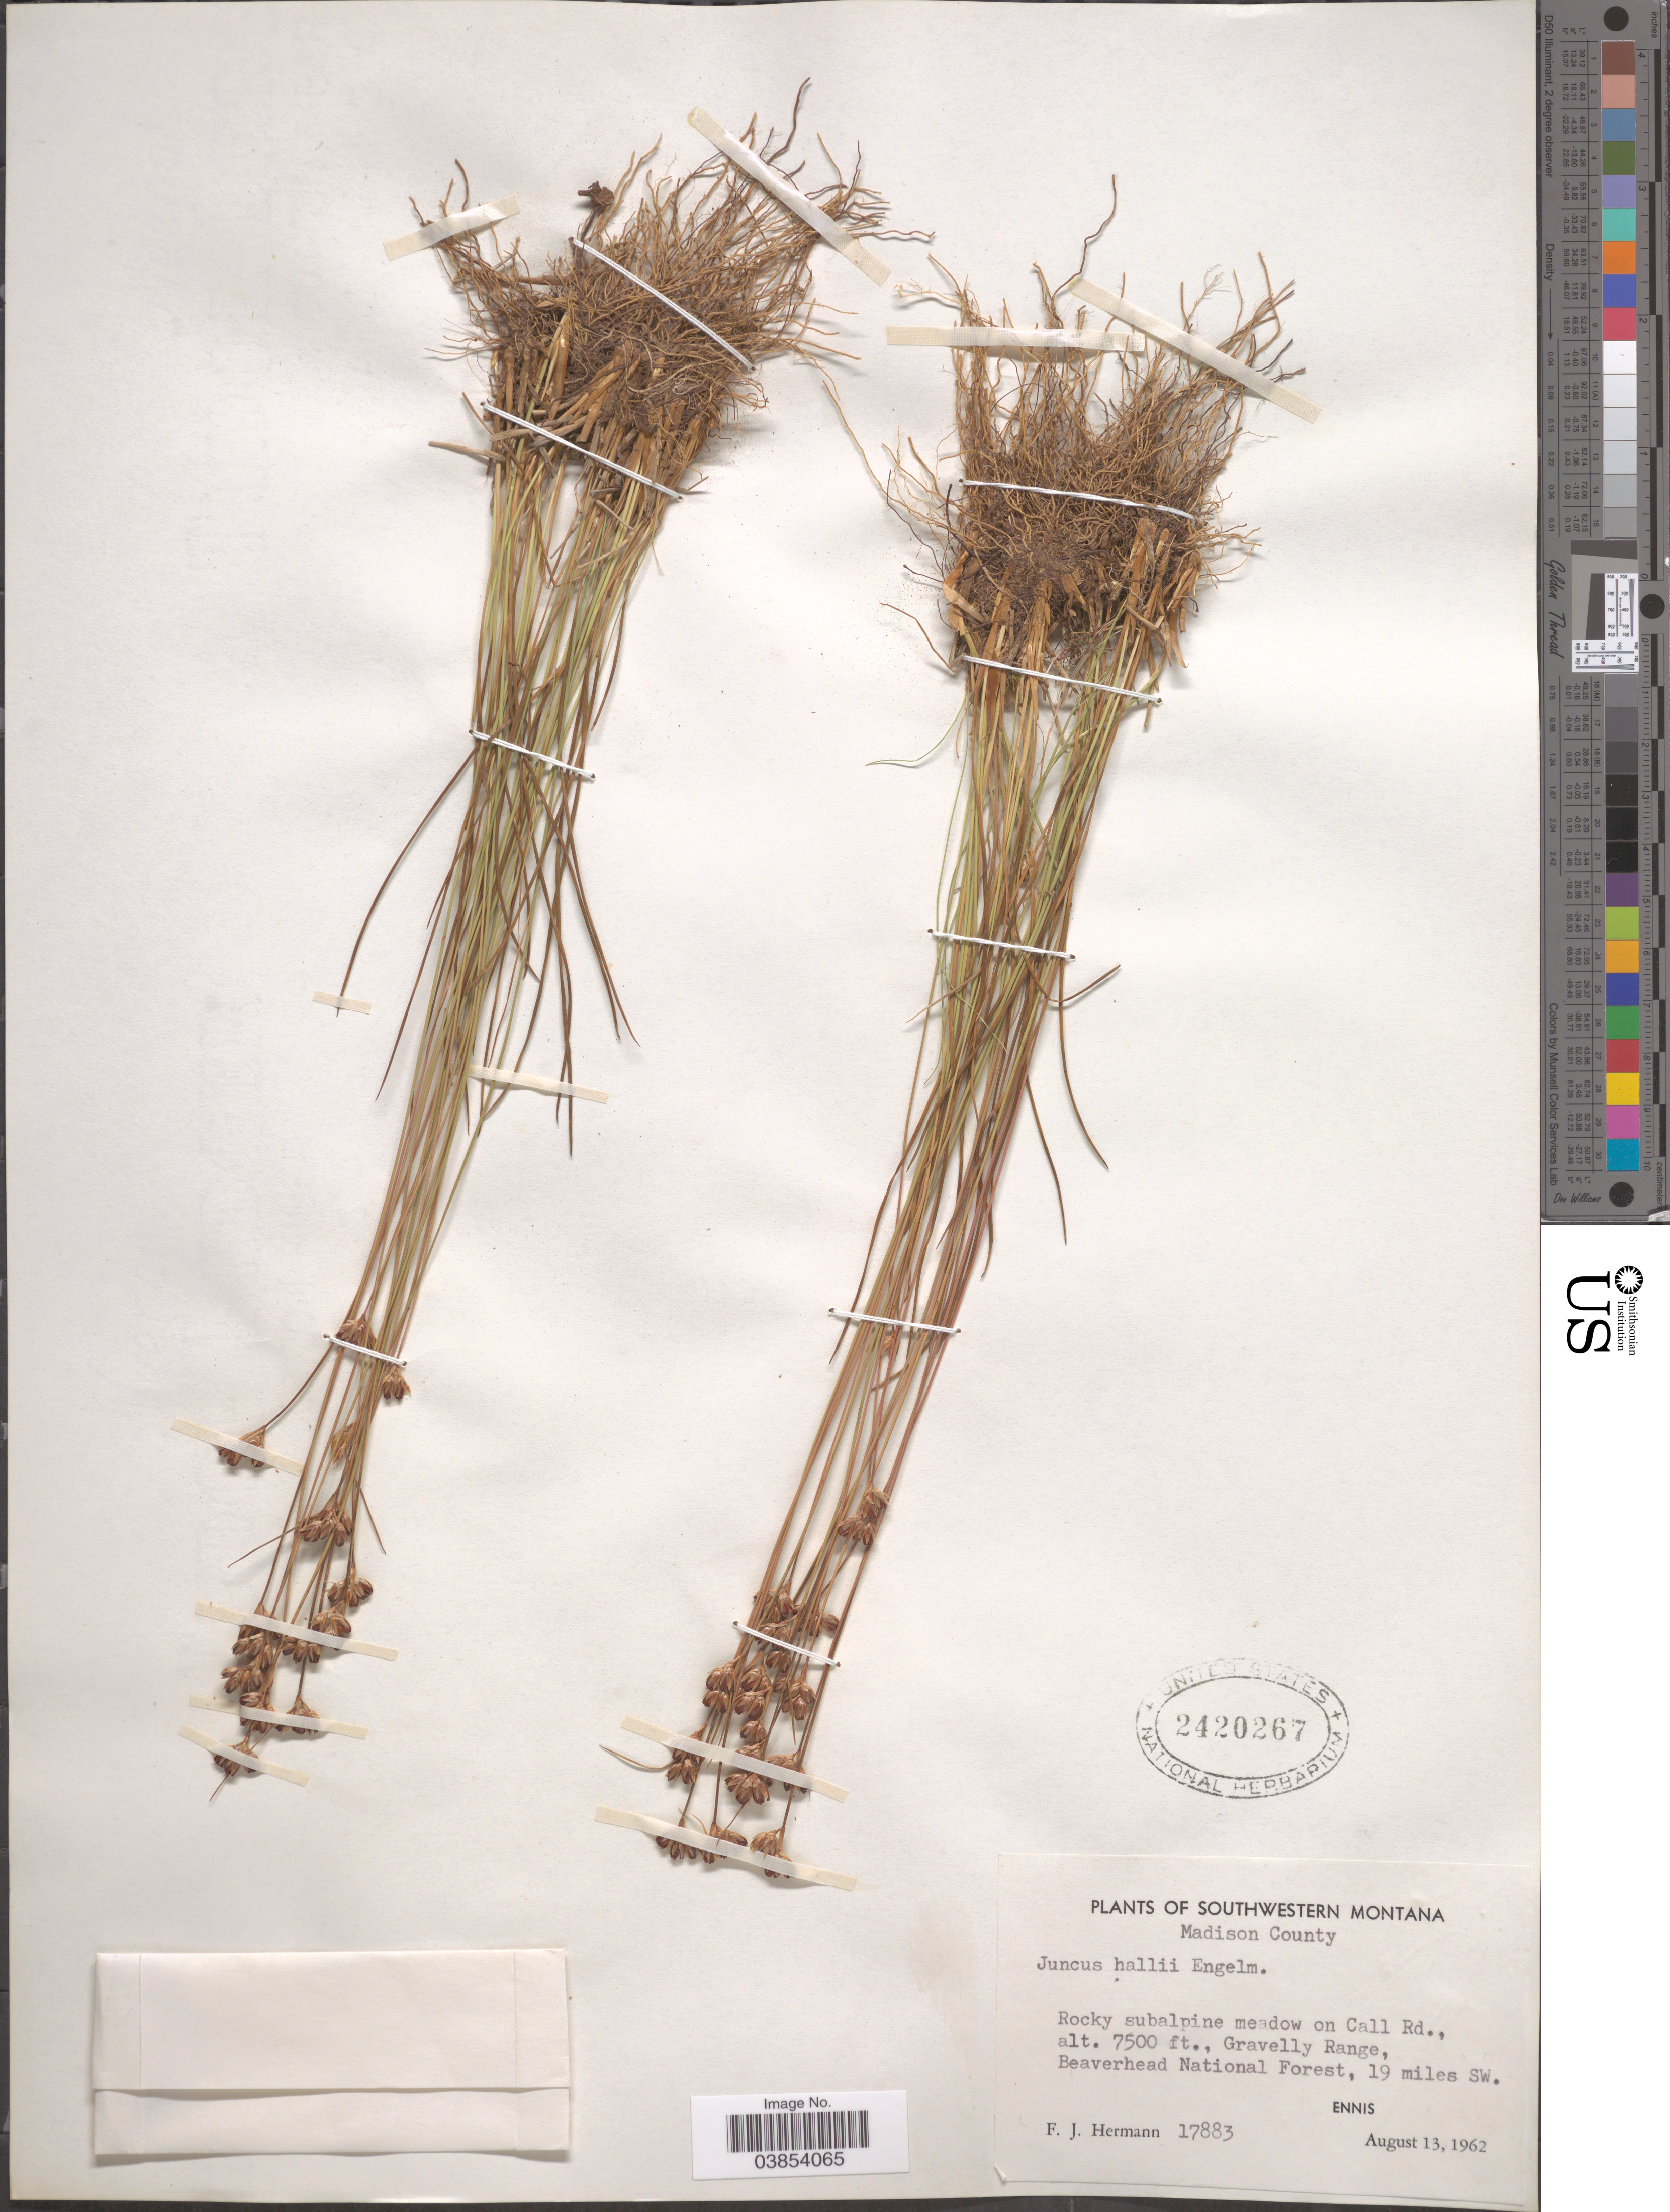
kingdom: Plantae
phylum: Tracheophyta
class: Liliopsida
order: Poales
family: Juncaceae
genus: Juncus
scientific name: Juncus hallii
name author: Engelm.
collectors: F. J. Hermann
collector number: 17883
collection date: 1962-08-13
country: United States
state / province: Montana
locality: Southwestern Montana. Madison County. Rocky subalpine meadow on Call Rd., Gravelly Range, Beaverhead National Forest, 19 miles SW. Ennis.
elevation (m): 2286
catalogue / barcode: US 2420267